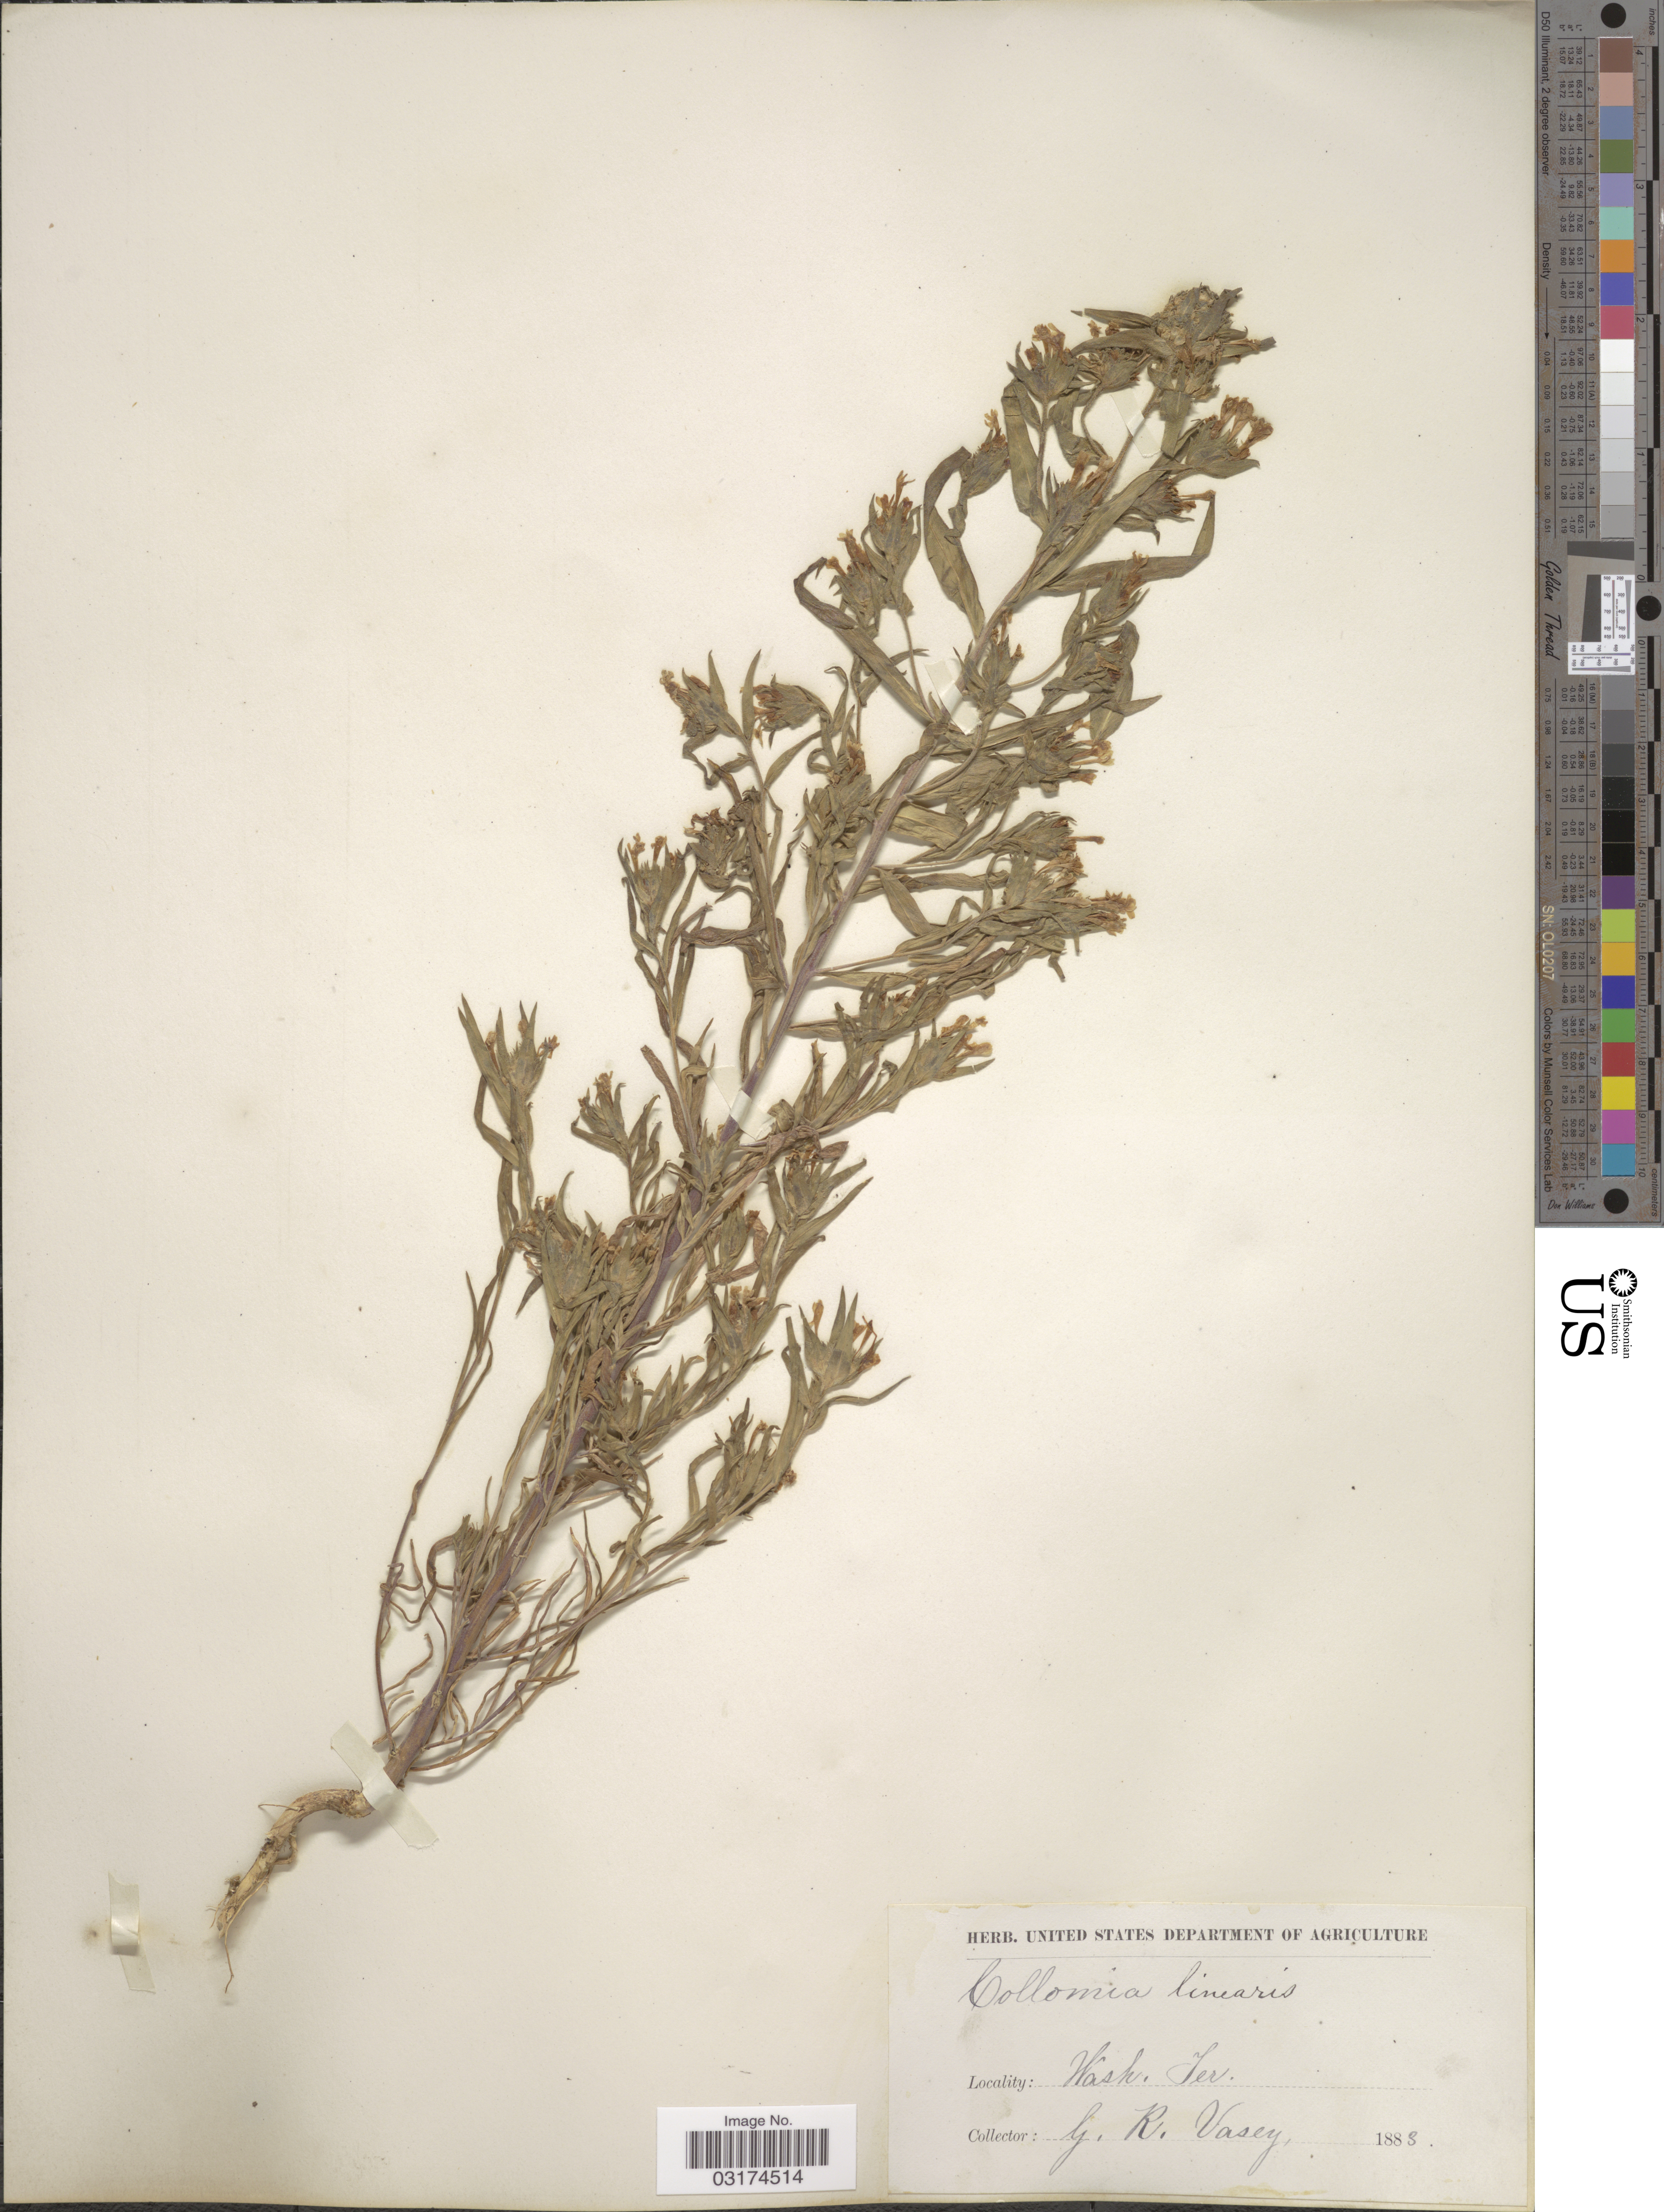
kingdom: Plantae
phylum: Tracheophyta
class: Magnoliopsida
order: Ericales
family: Polemoniaceae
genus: Collomia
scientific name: Collomia linearis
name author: Nutt.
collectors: G. R. Vasey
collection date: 1888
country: United States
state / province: Washington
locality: Wash. Ter.